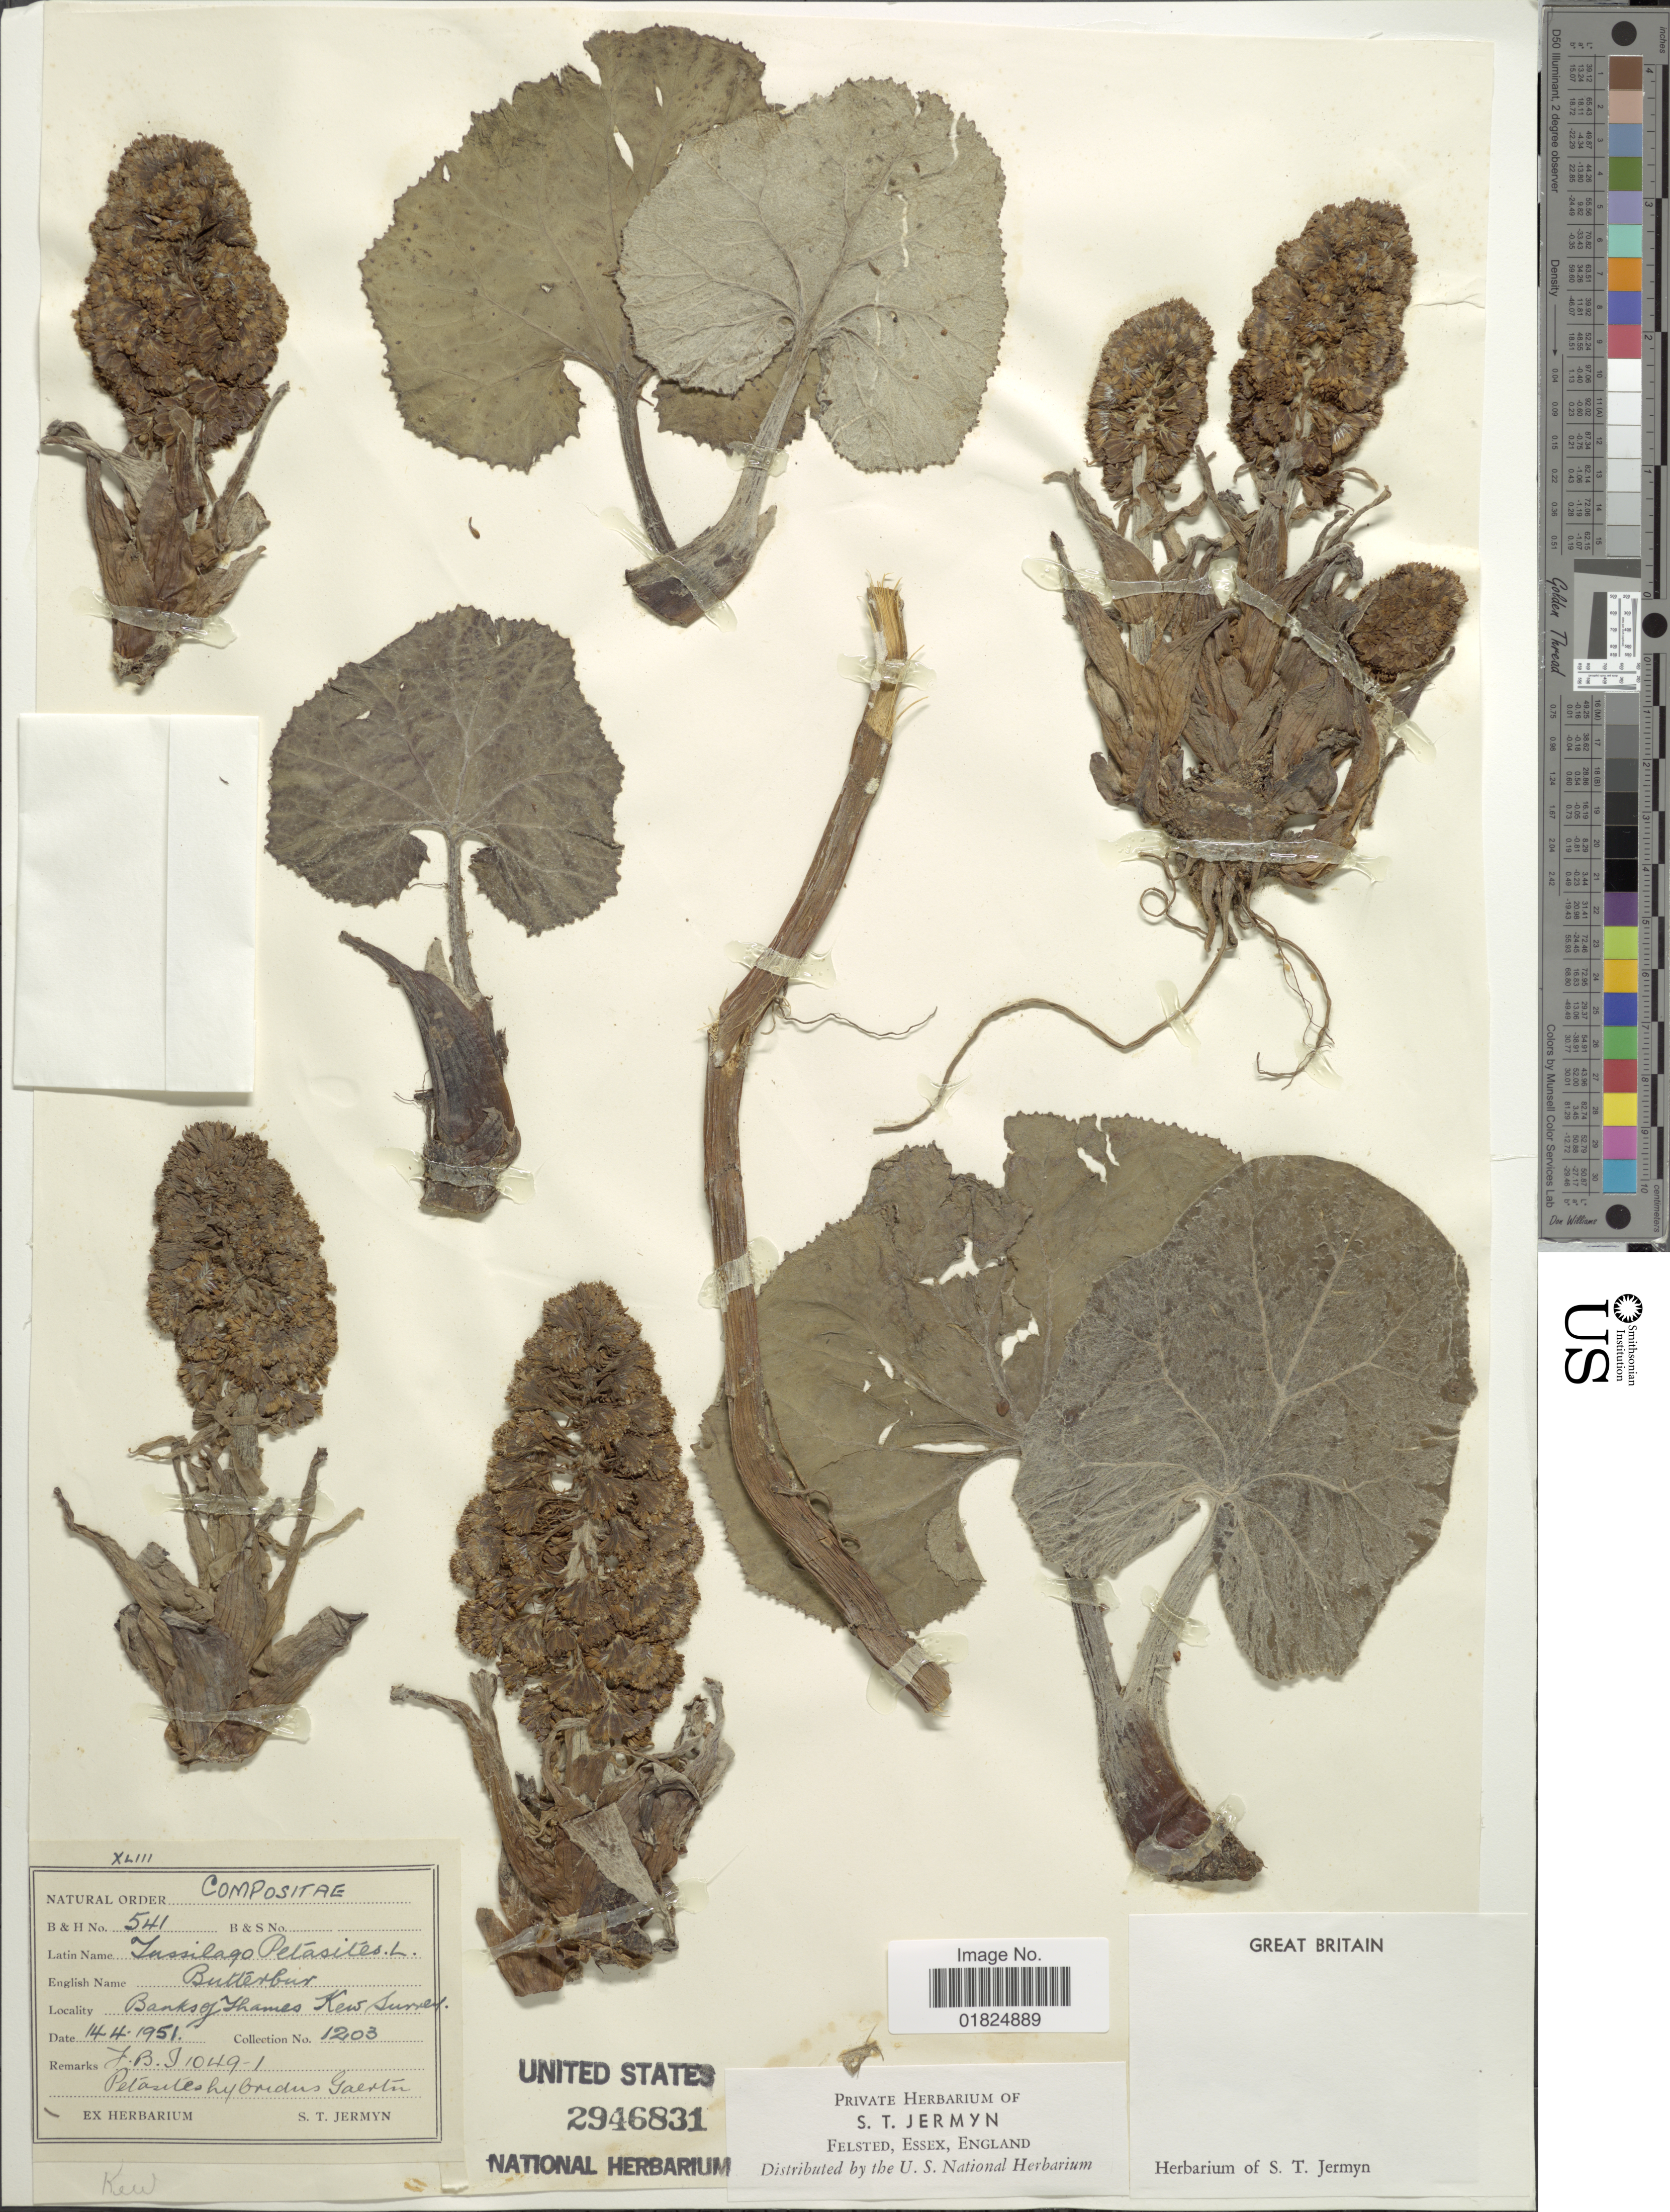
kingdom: Plantae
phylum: Tracheophyta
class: Magnoliopsida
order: Asterales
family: Asteraceae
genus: Petasites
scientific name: Petasites hybridus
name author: (L.) G. Gaertn. et al.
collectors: S. Jermyn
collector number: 1203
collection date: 1951-04-14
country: United Kingdom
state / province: England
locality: Great Britain. Banks of Thames Kew Surrey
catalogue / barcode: US 2946831